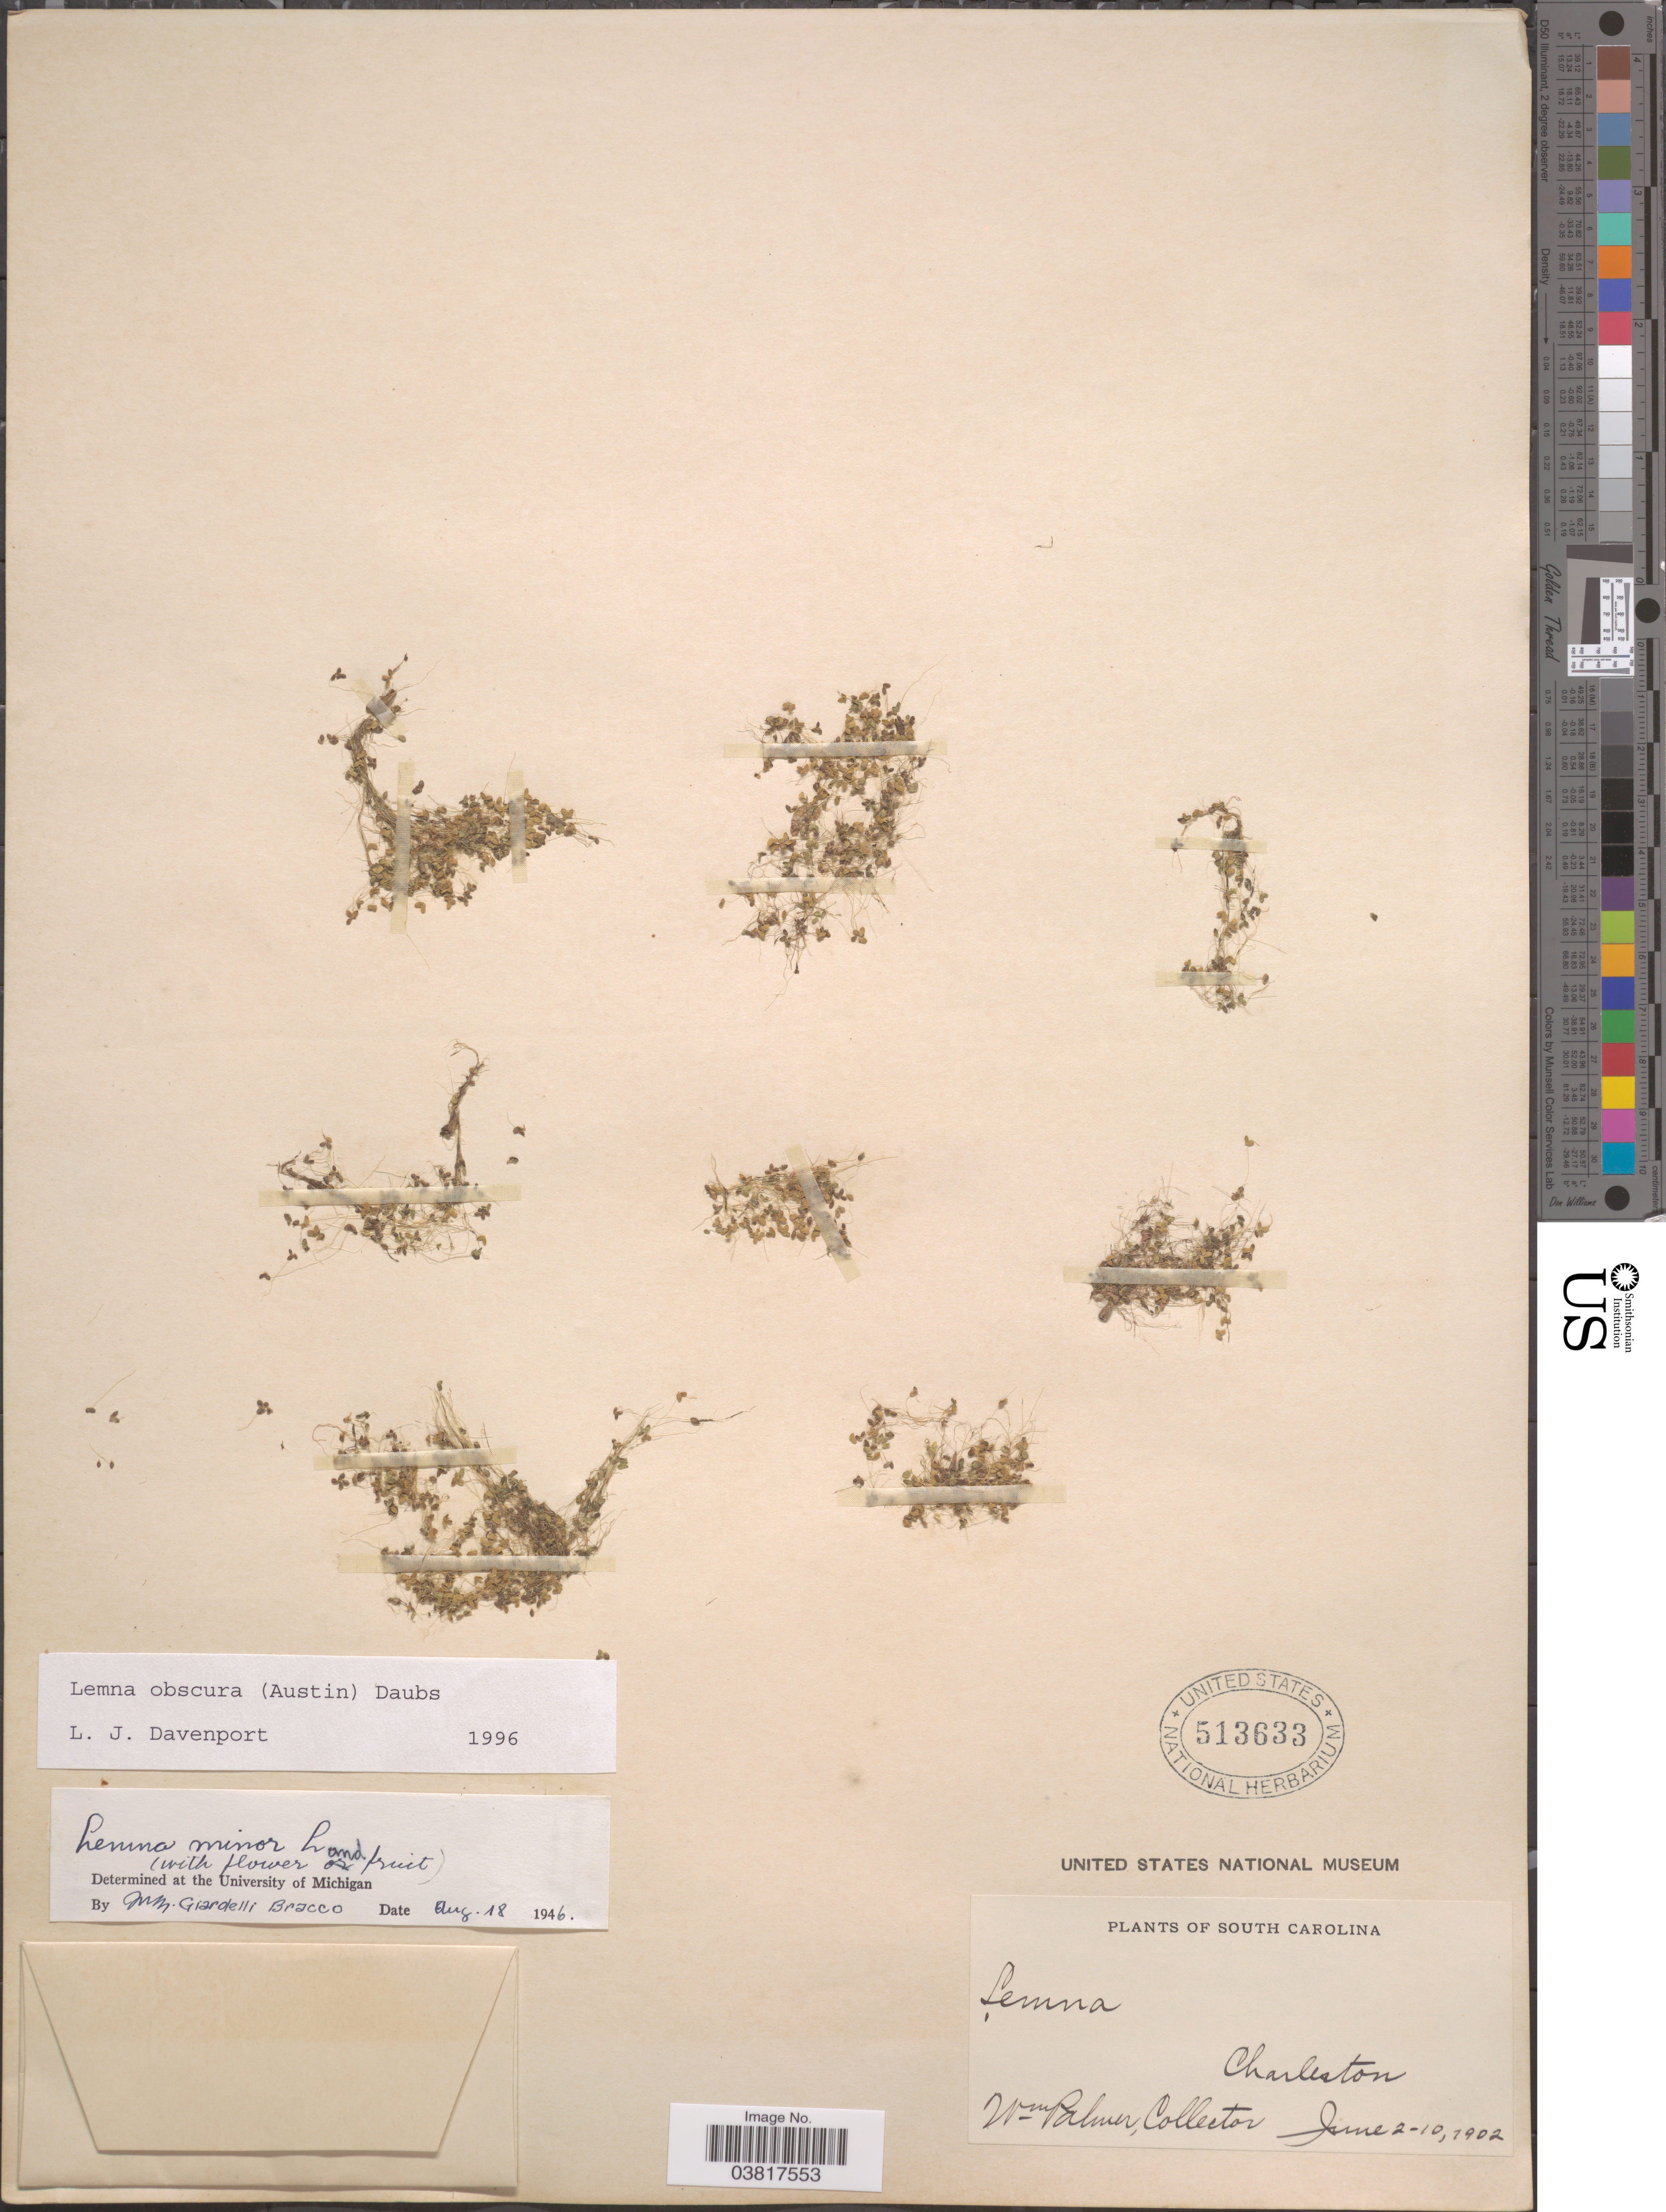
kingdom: Plantae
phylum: Tracheophyta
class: Liliopsida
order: Alismatales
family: Araceae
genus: Lemna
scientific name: Lemna obscura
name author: (Austin) Daubs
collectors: W. Palmer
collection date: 1902-06-02/1902-06-10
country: United States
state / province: South Carolina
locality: Charleston.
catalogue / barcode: US 513633